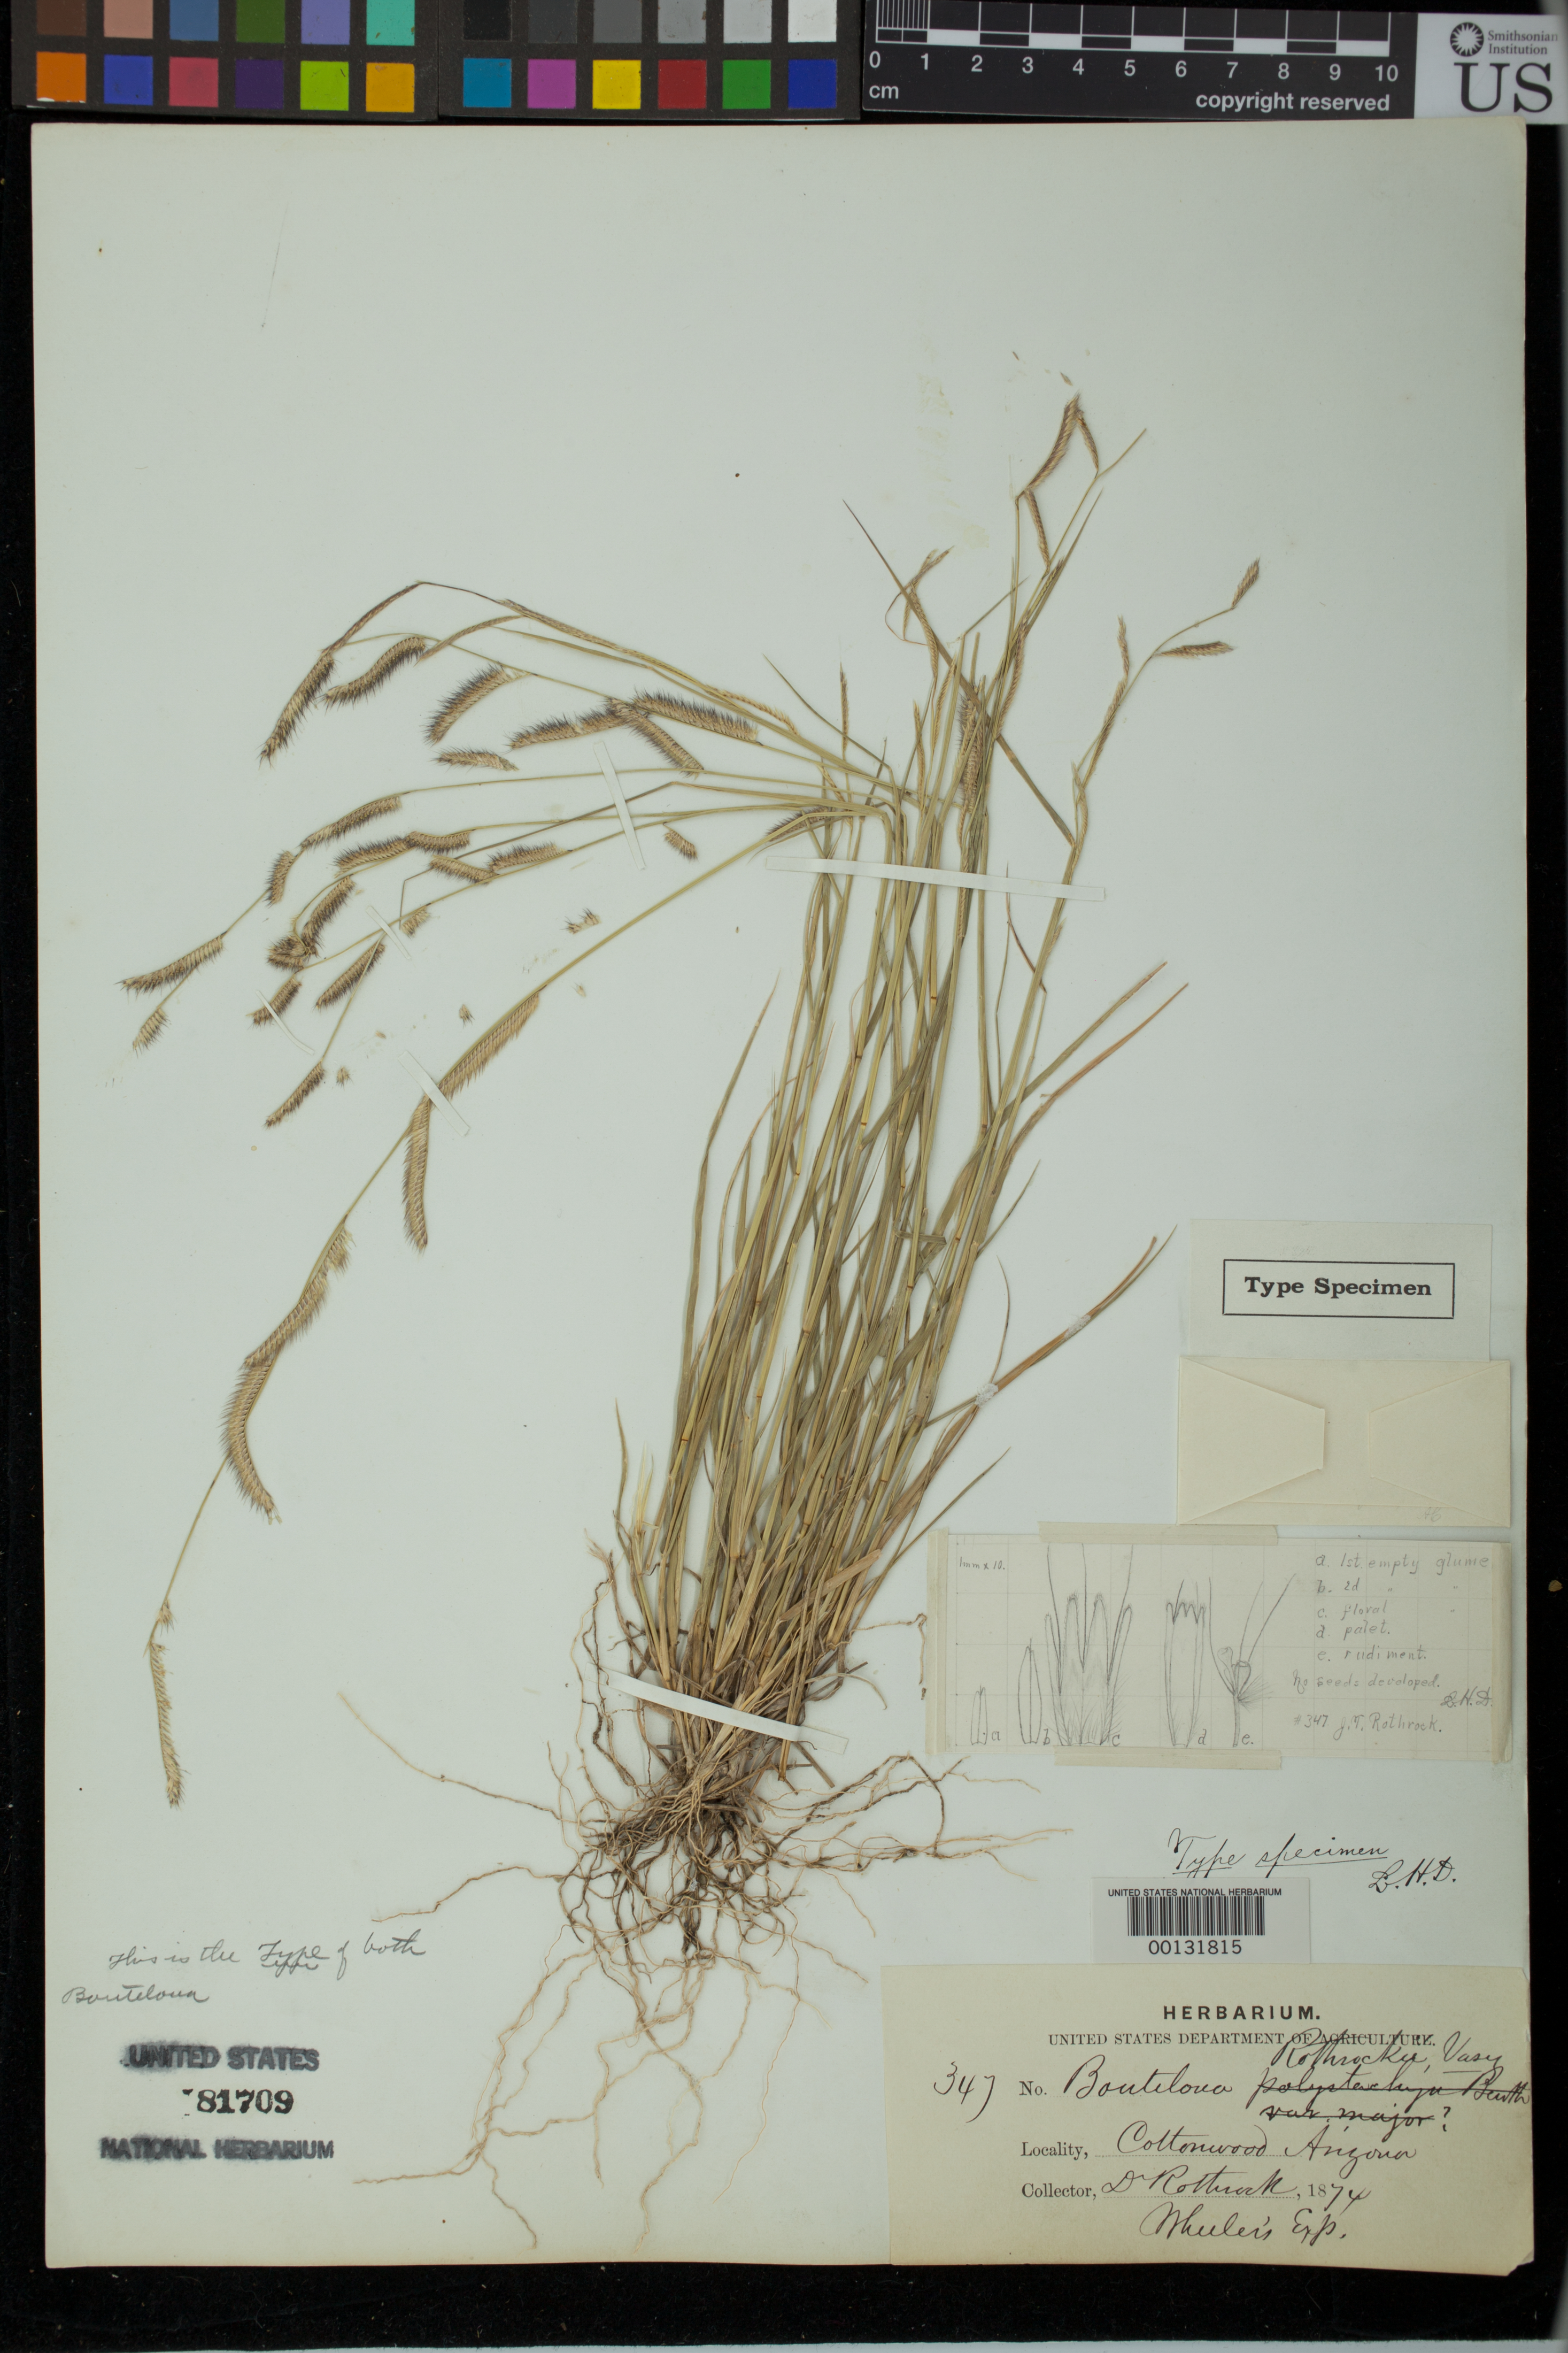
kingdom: Plantae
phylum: Tracheophyta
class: Liliopsida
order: Poales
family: Poaceae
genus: Bouteloua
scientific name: Bouteloua rothrockii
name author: Vasey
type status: Holotype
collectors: J. T. Rothrock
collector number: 347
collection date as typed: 1874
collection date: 1874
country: United States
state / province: Arizona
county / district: Yavapai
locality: Cottonwood.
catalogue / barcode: US 81709